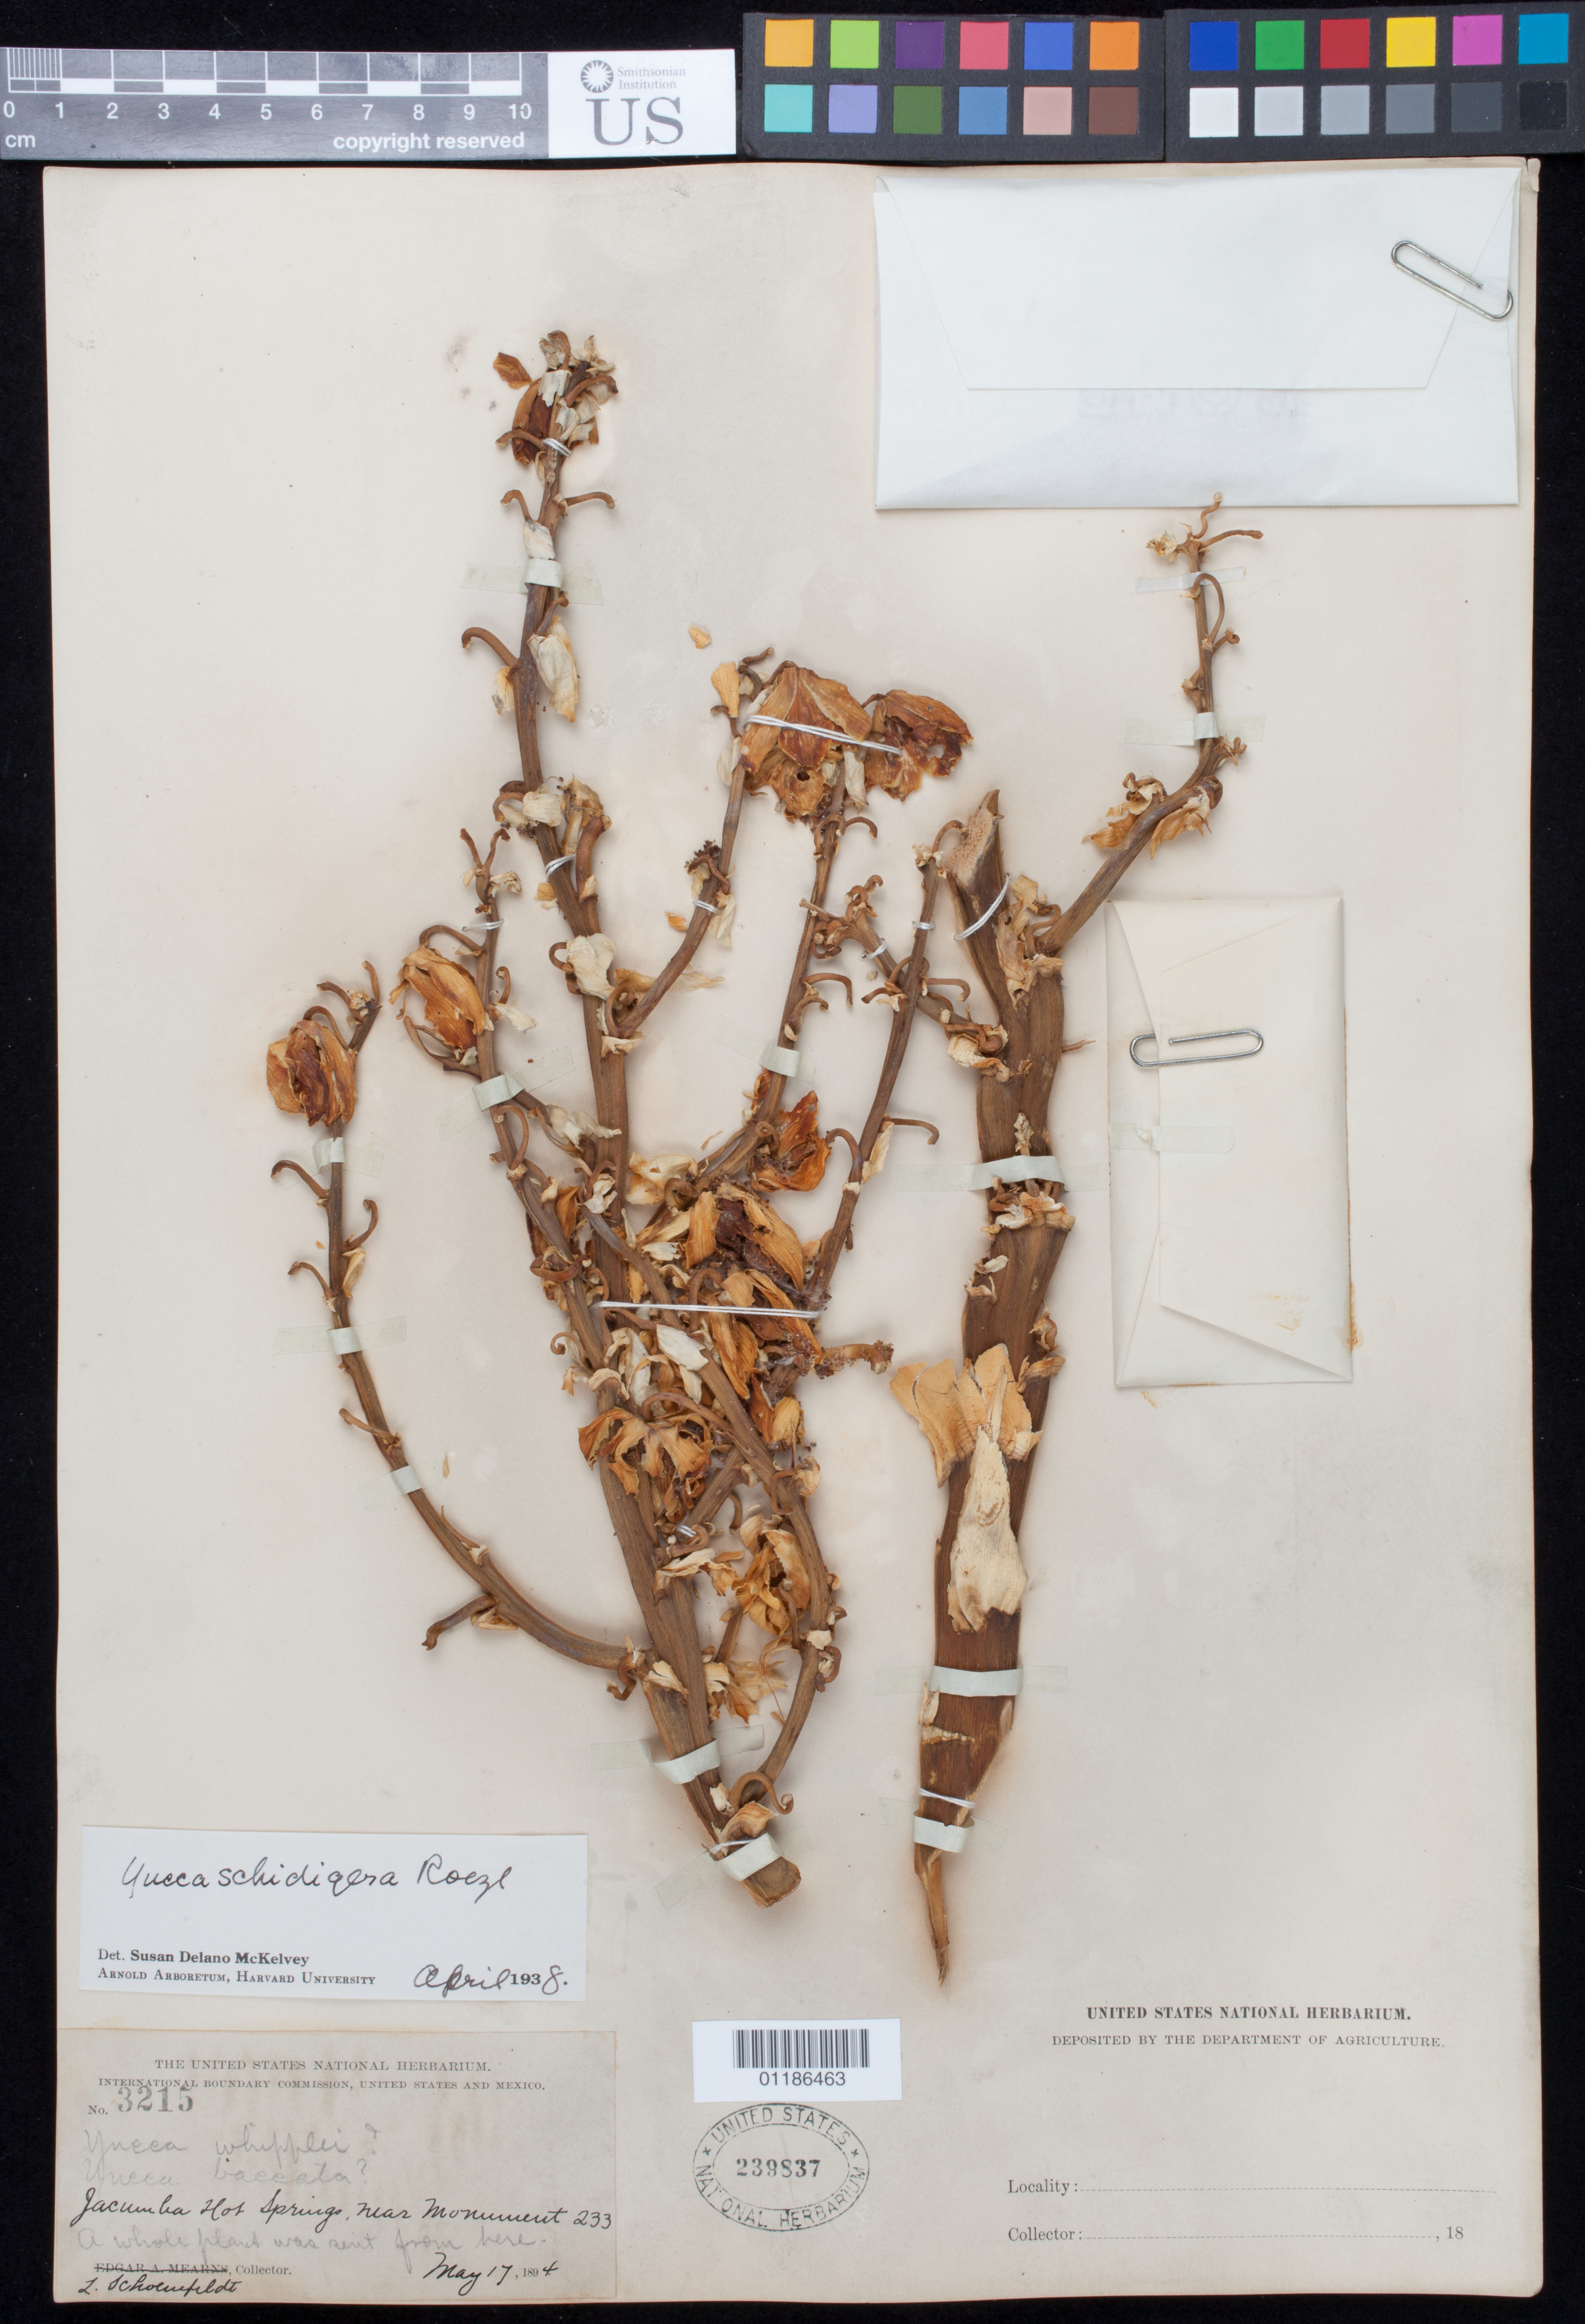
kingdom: Plantae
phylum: Tracheophyta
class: Liliopsida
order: Asparagales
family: Asparagaceae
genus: Yucca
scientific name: Yucca schidigera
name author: Roezl ex Ortgies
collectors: L. Schoenfeldt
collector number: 3215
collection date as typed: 17 May 1894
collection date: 1894-05-17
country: United States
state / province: California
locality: Jacumba Hot Springs, near monument no. 233.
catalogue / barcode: US 239837